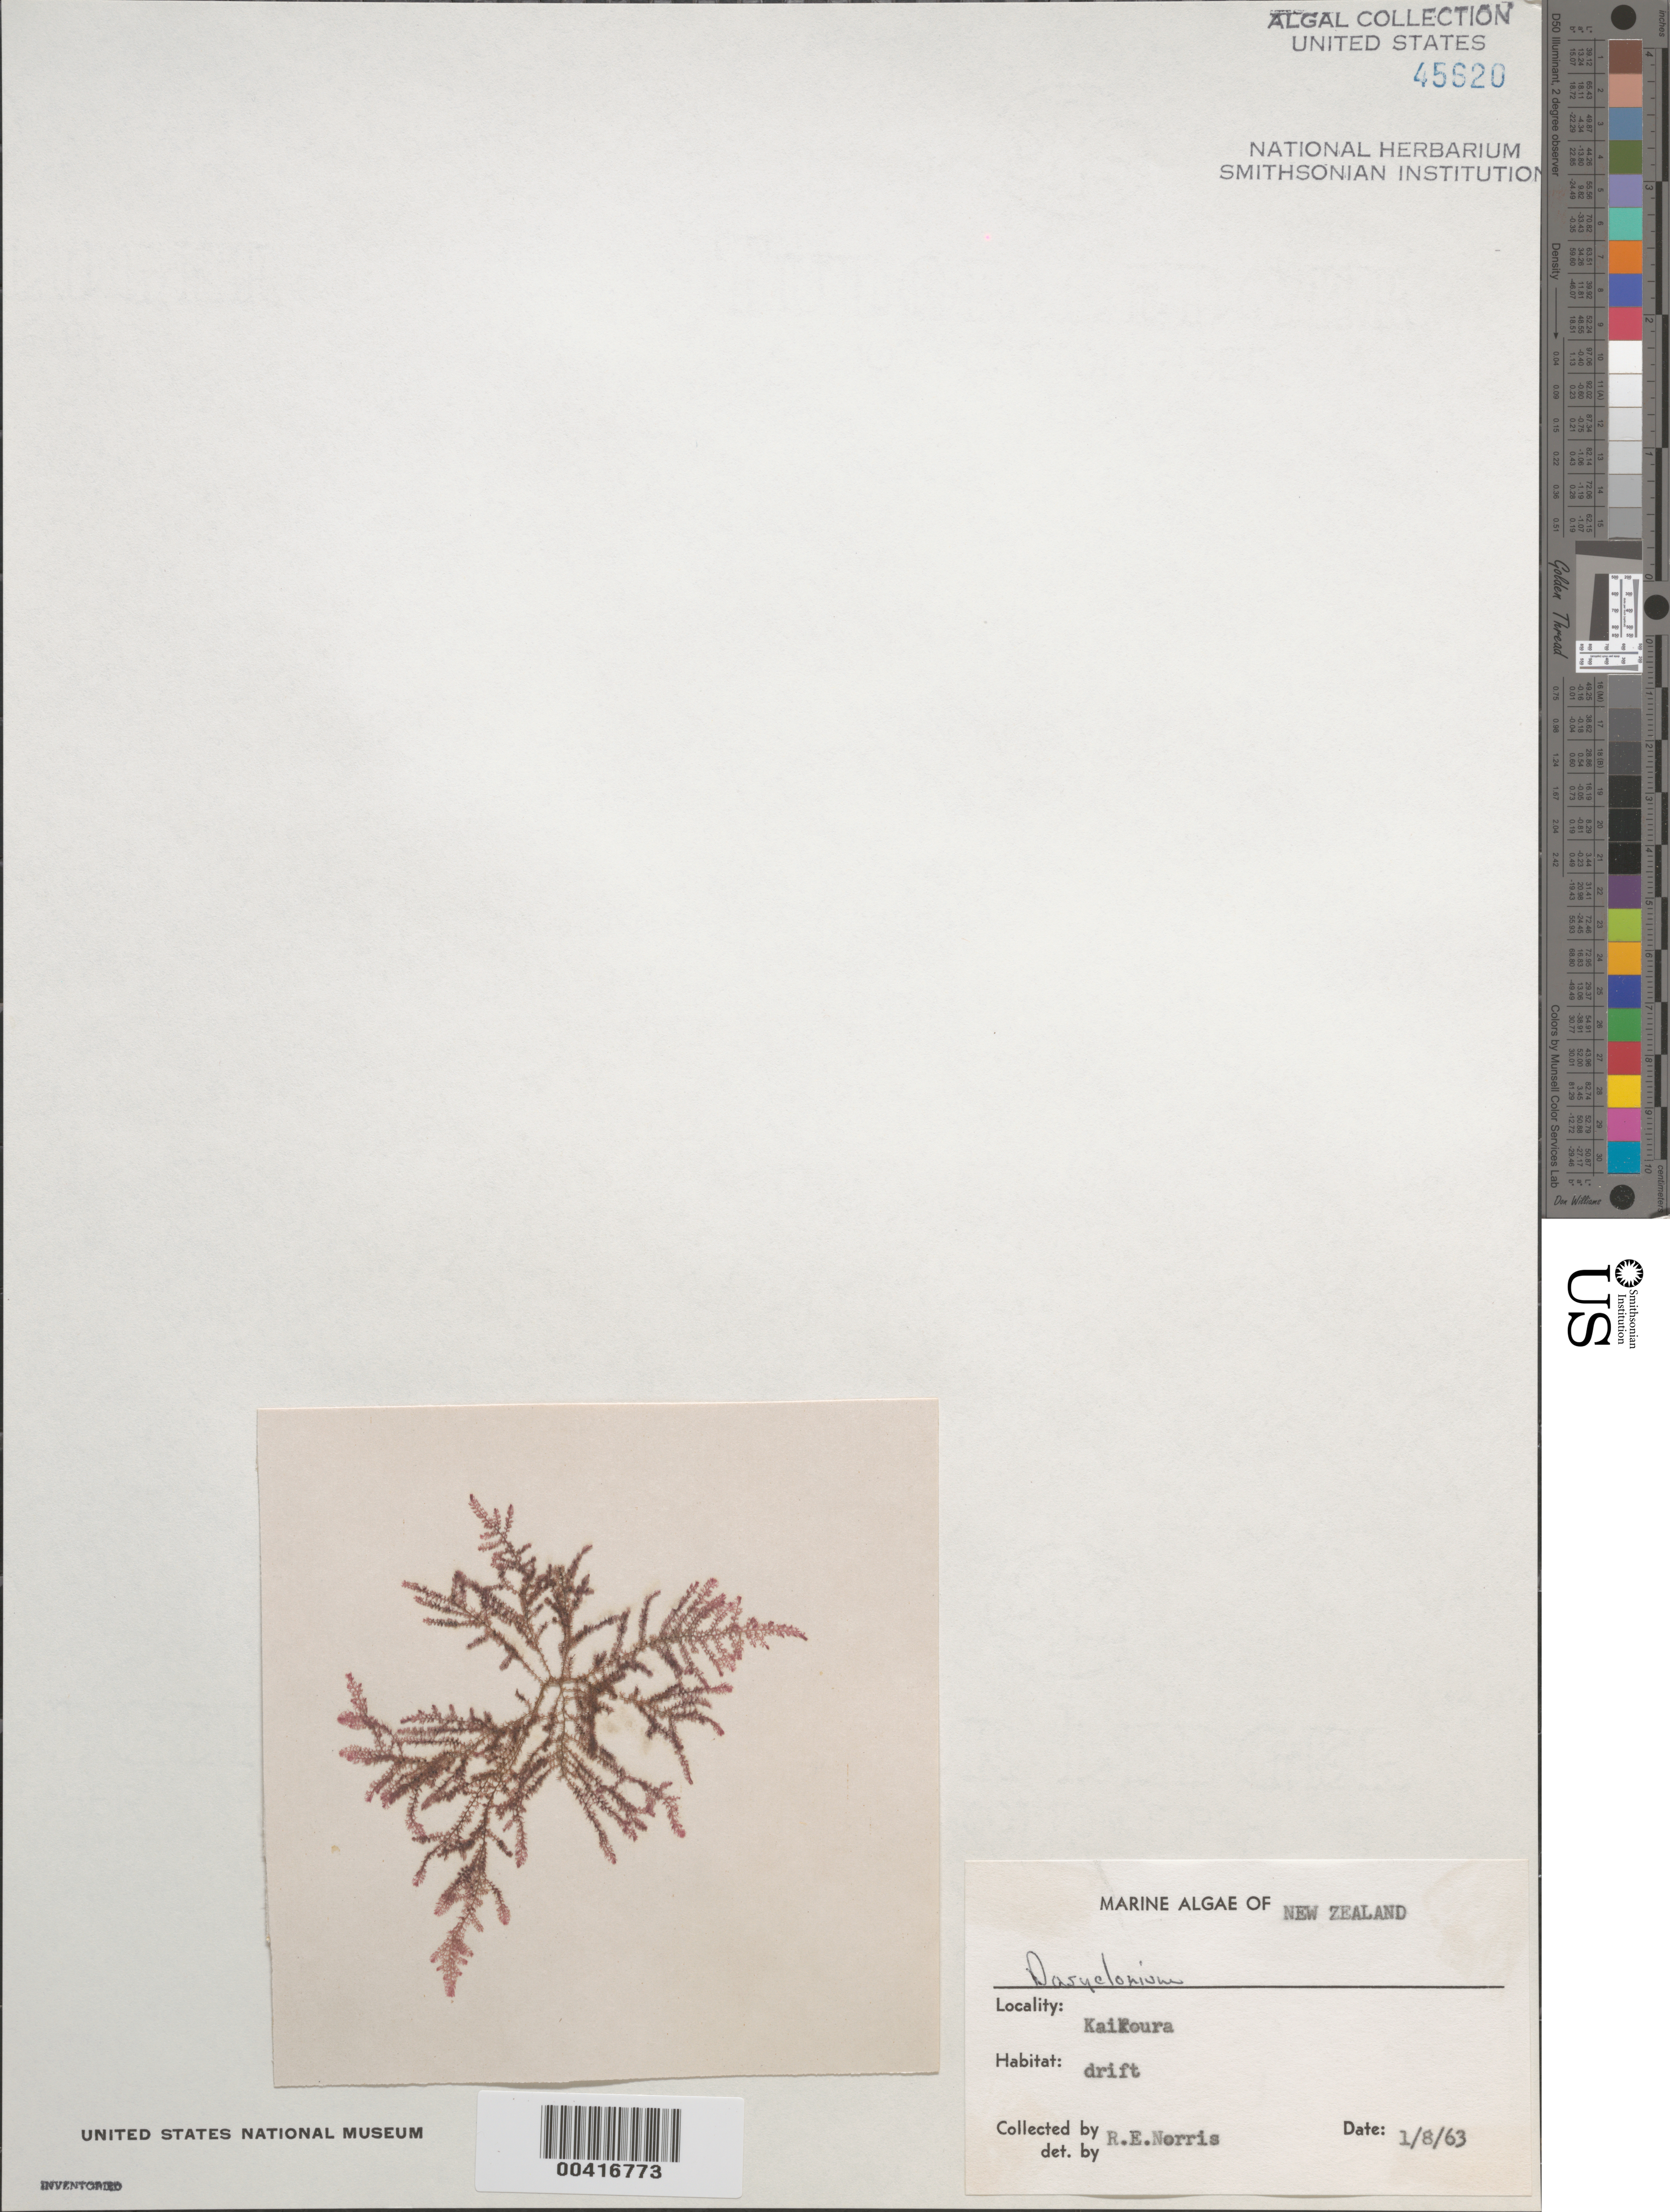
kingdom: Plantae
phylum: Rhodophyta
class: Florideophyceae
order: Ceramiales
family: Rhodomelaceae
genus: Dasyclonium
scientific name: Dasyclonium sp.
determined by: Norris, R. E.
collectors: R. E. Norris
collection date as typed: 08 Jan 1963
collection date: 1963-01-08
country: New Zealand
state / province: Canterbury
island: South Island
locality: Kaikoura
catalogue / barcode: US 45620